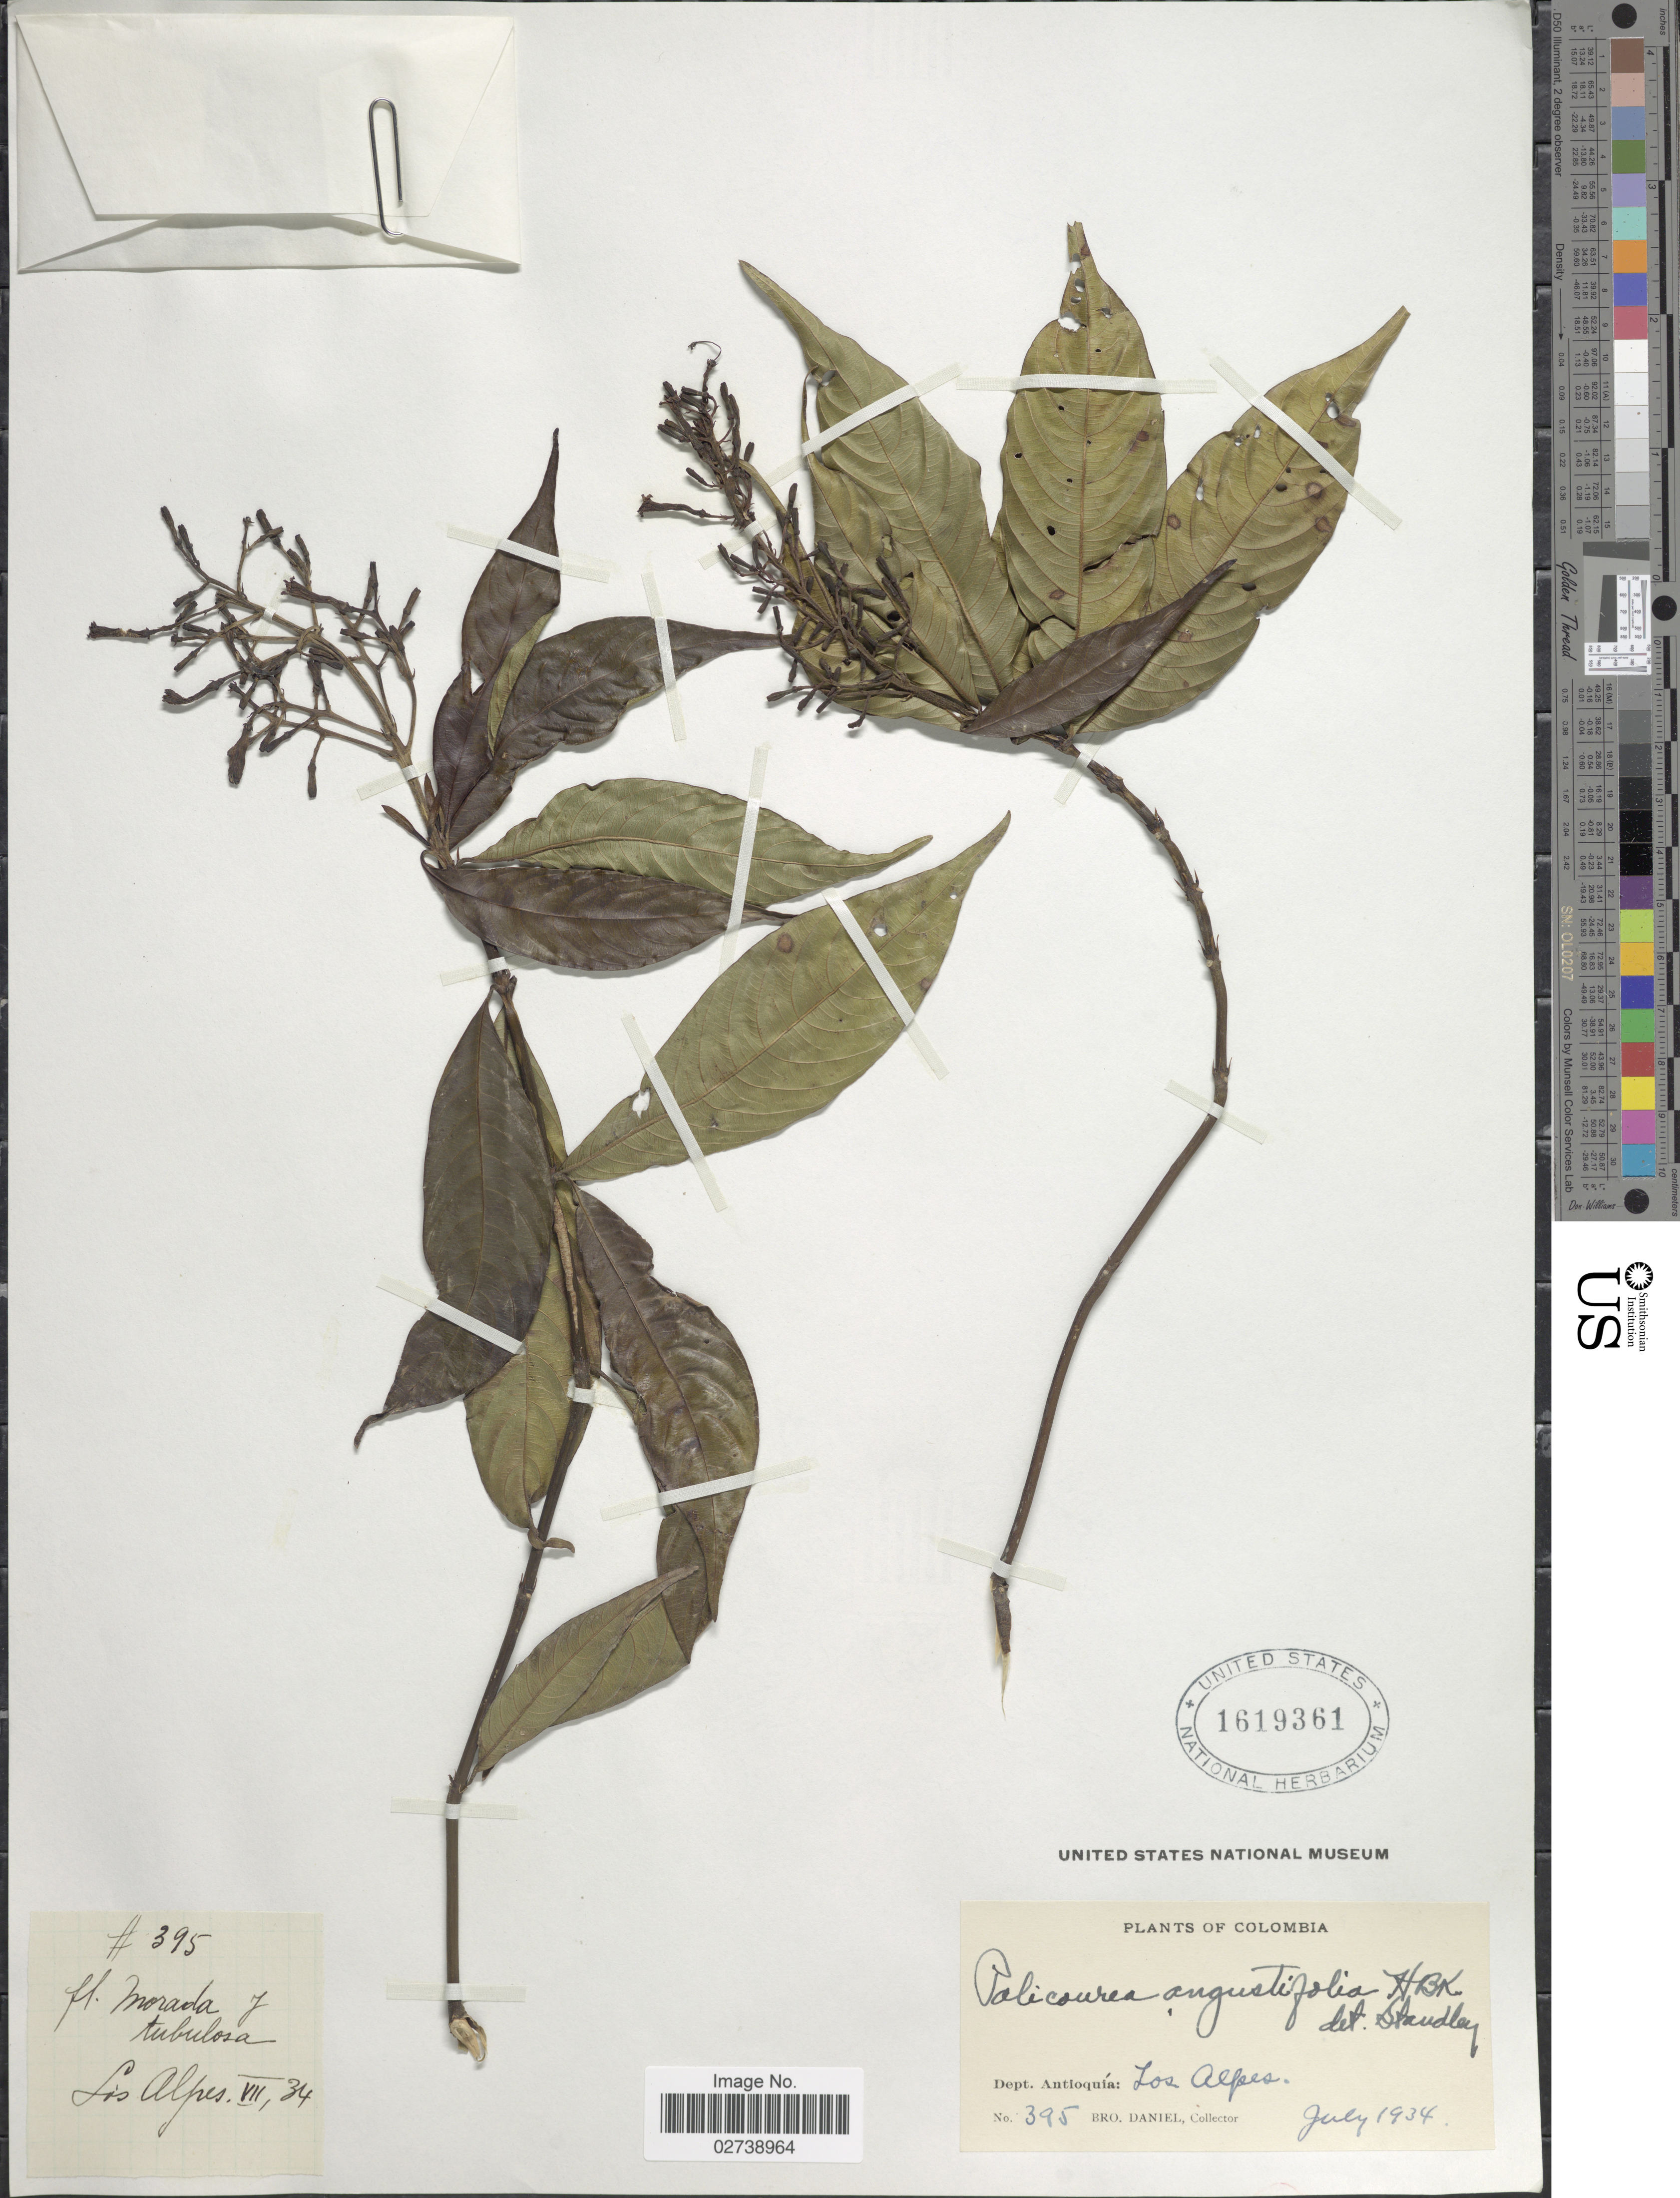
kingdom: Plantae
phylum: Tracheophyta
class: Magnoliopsida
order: Gentianales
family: Rubiaceae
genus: Palicourea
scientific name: Palicourea angustifolia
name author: Kunth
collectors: Bro. Daniel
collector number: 395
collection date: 1934-07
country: Colombia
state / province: Antioquia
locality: Dept. Antioquia: Los Alpes.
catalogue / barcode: US 1619361